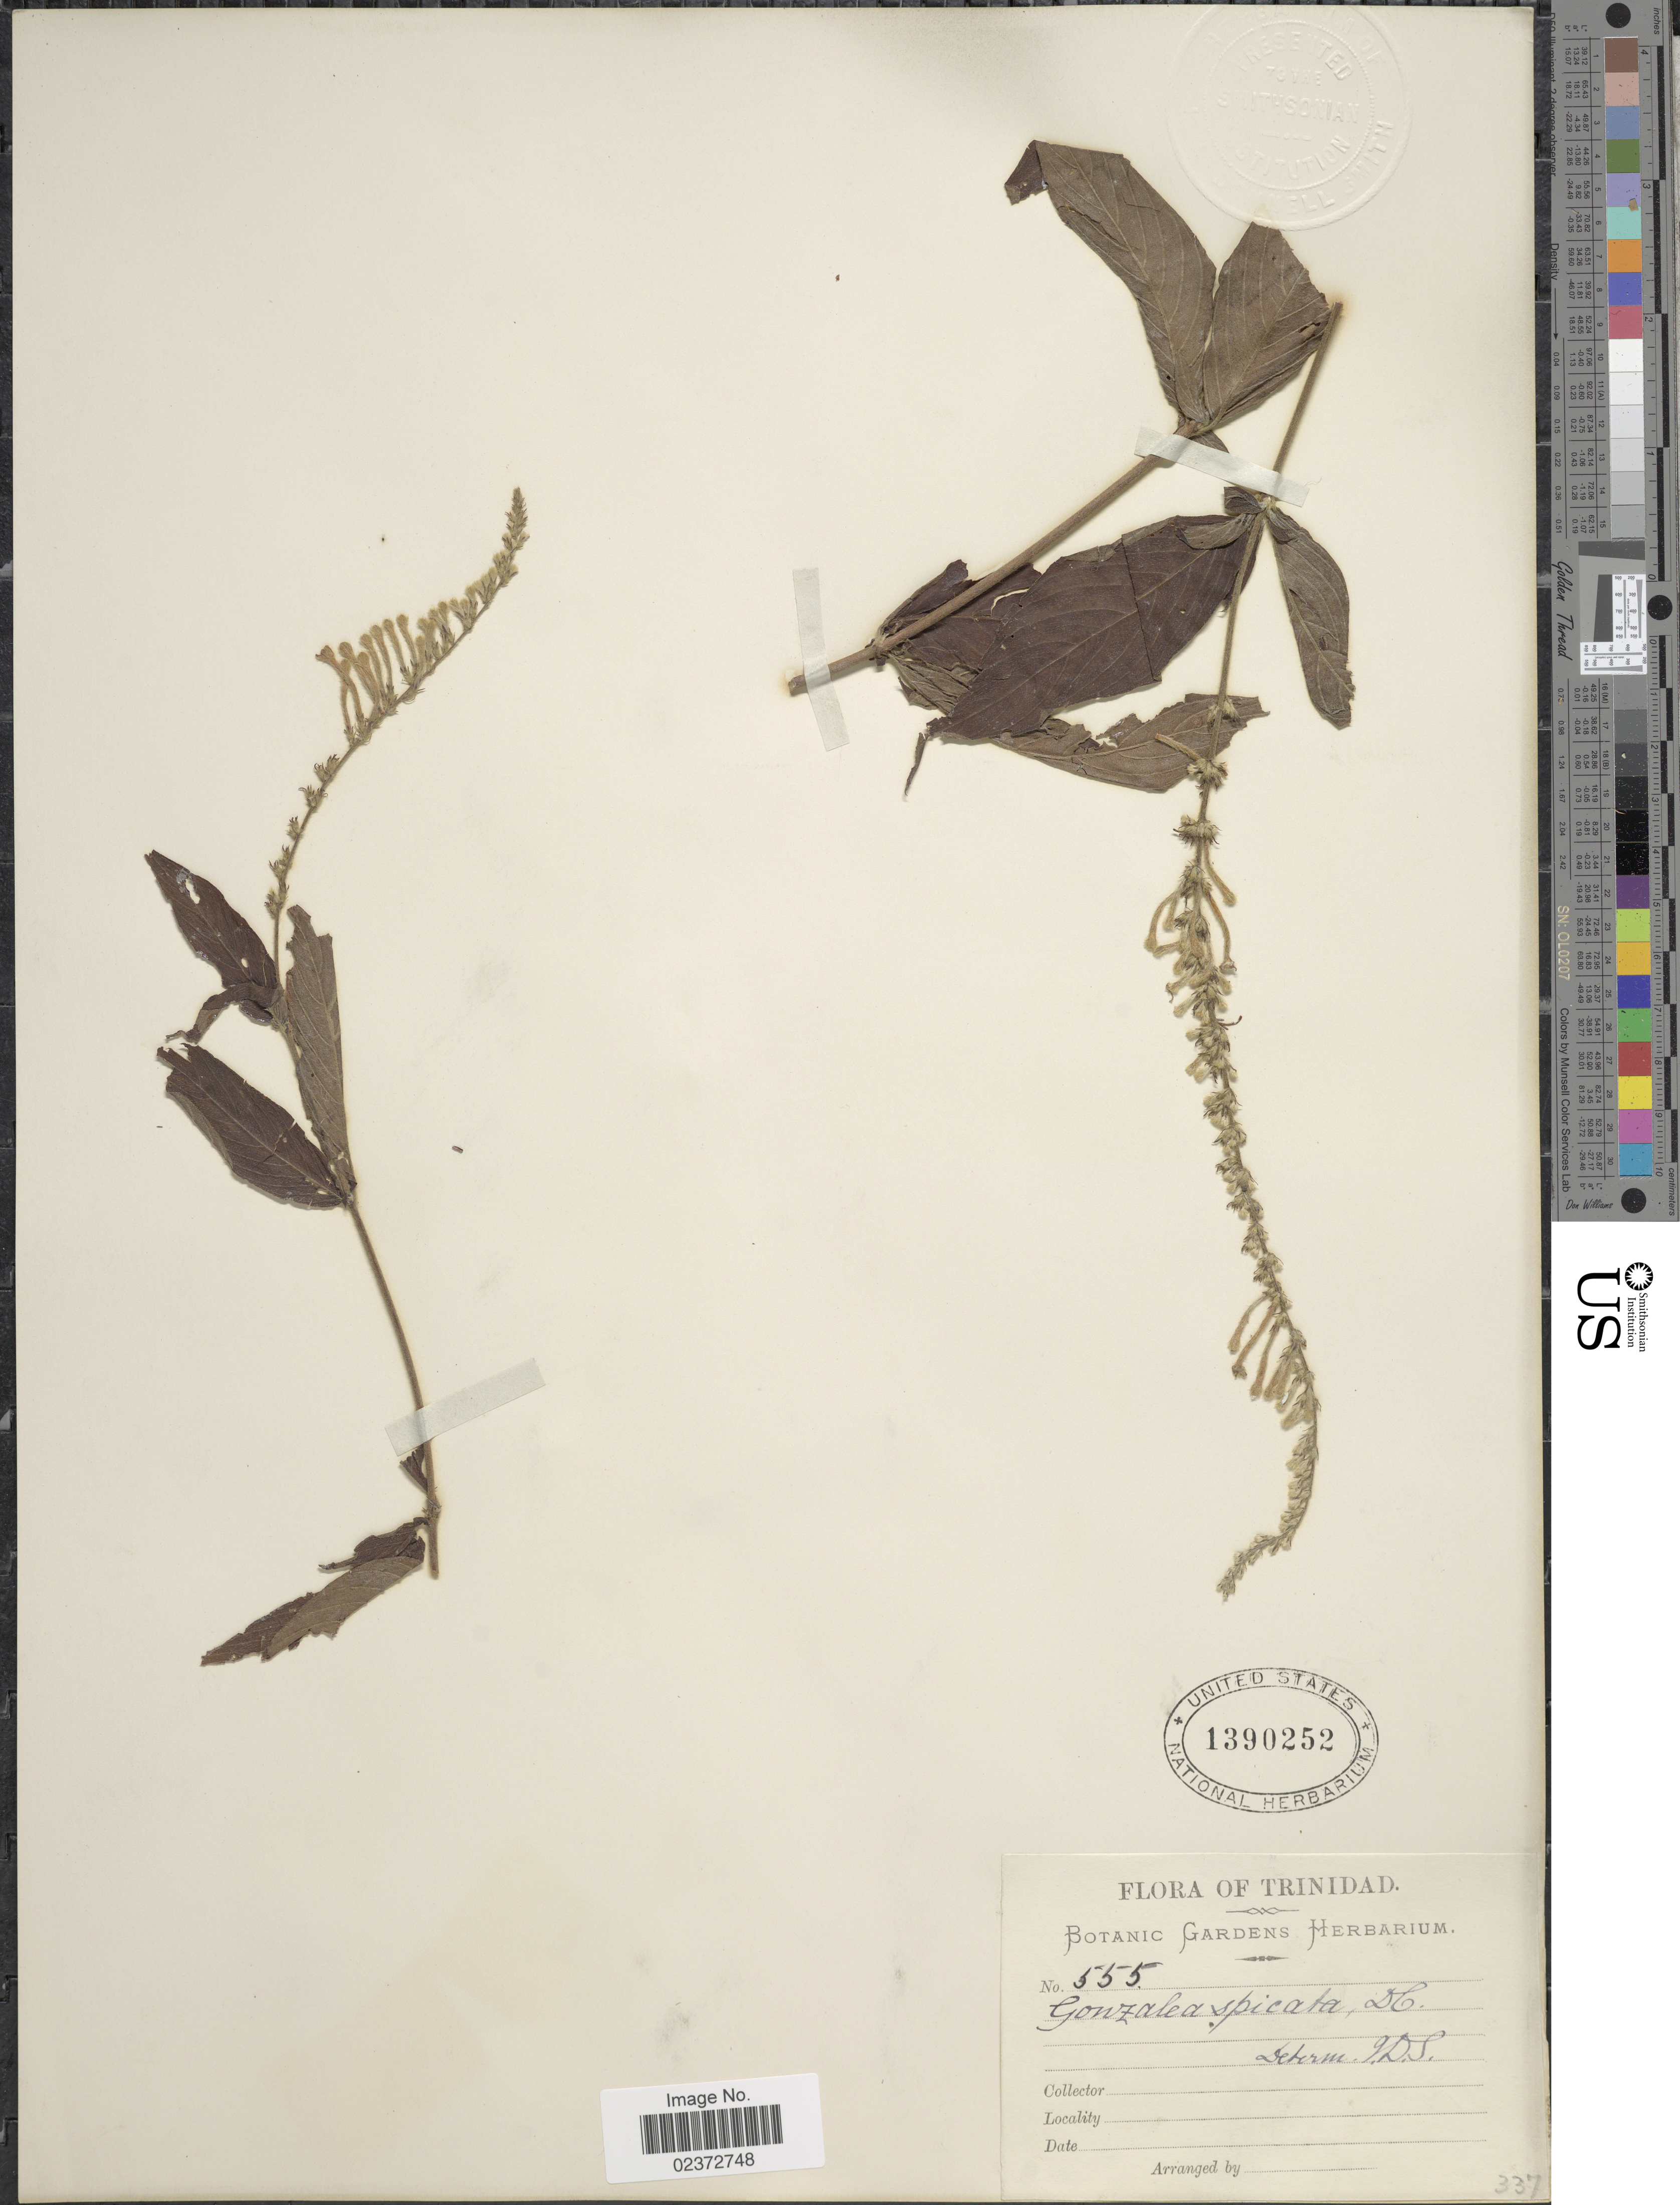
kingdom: Plantae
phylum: Tracheophyta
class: Magnoliopsida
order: Gentianales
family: Rubiaceae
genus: Gonzalagunia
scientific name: Gonzalagunia spicata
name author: (Lam.) M. Gómez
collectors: Botanic Gardens Herbarium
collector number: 555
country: Trinidad and Tobago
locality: Trinidad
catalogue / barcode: US 1390252